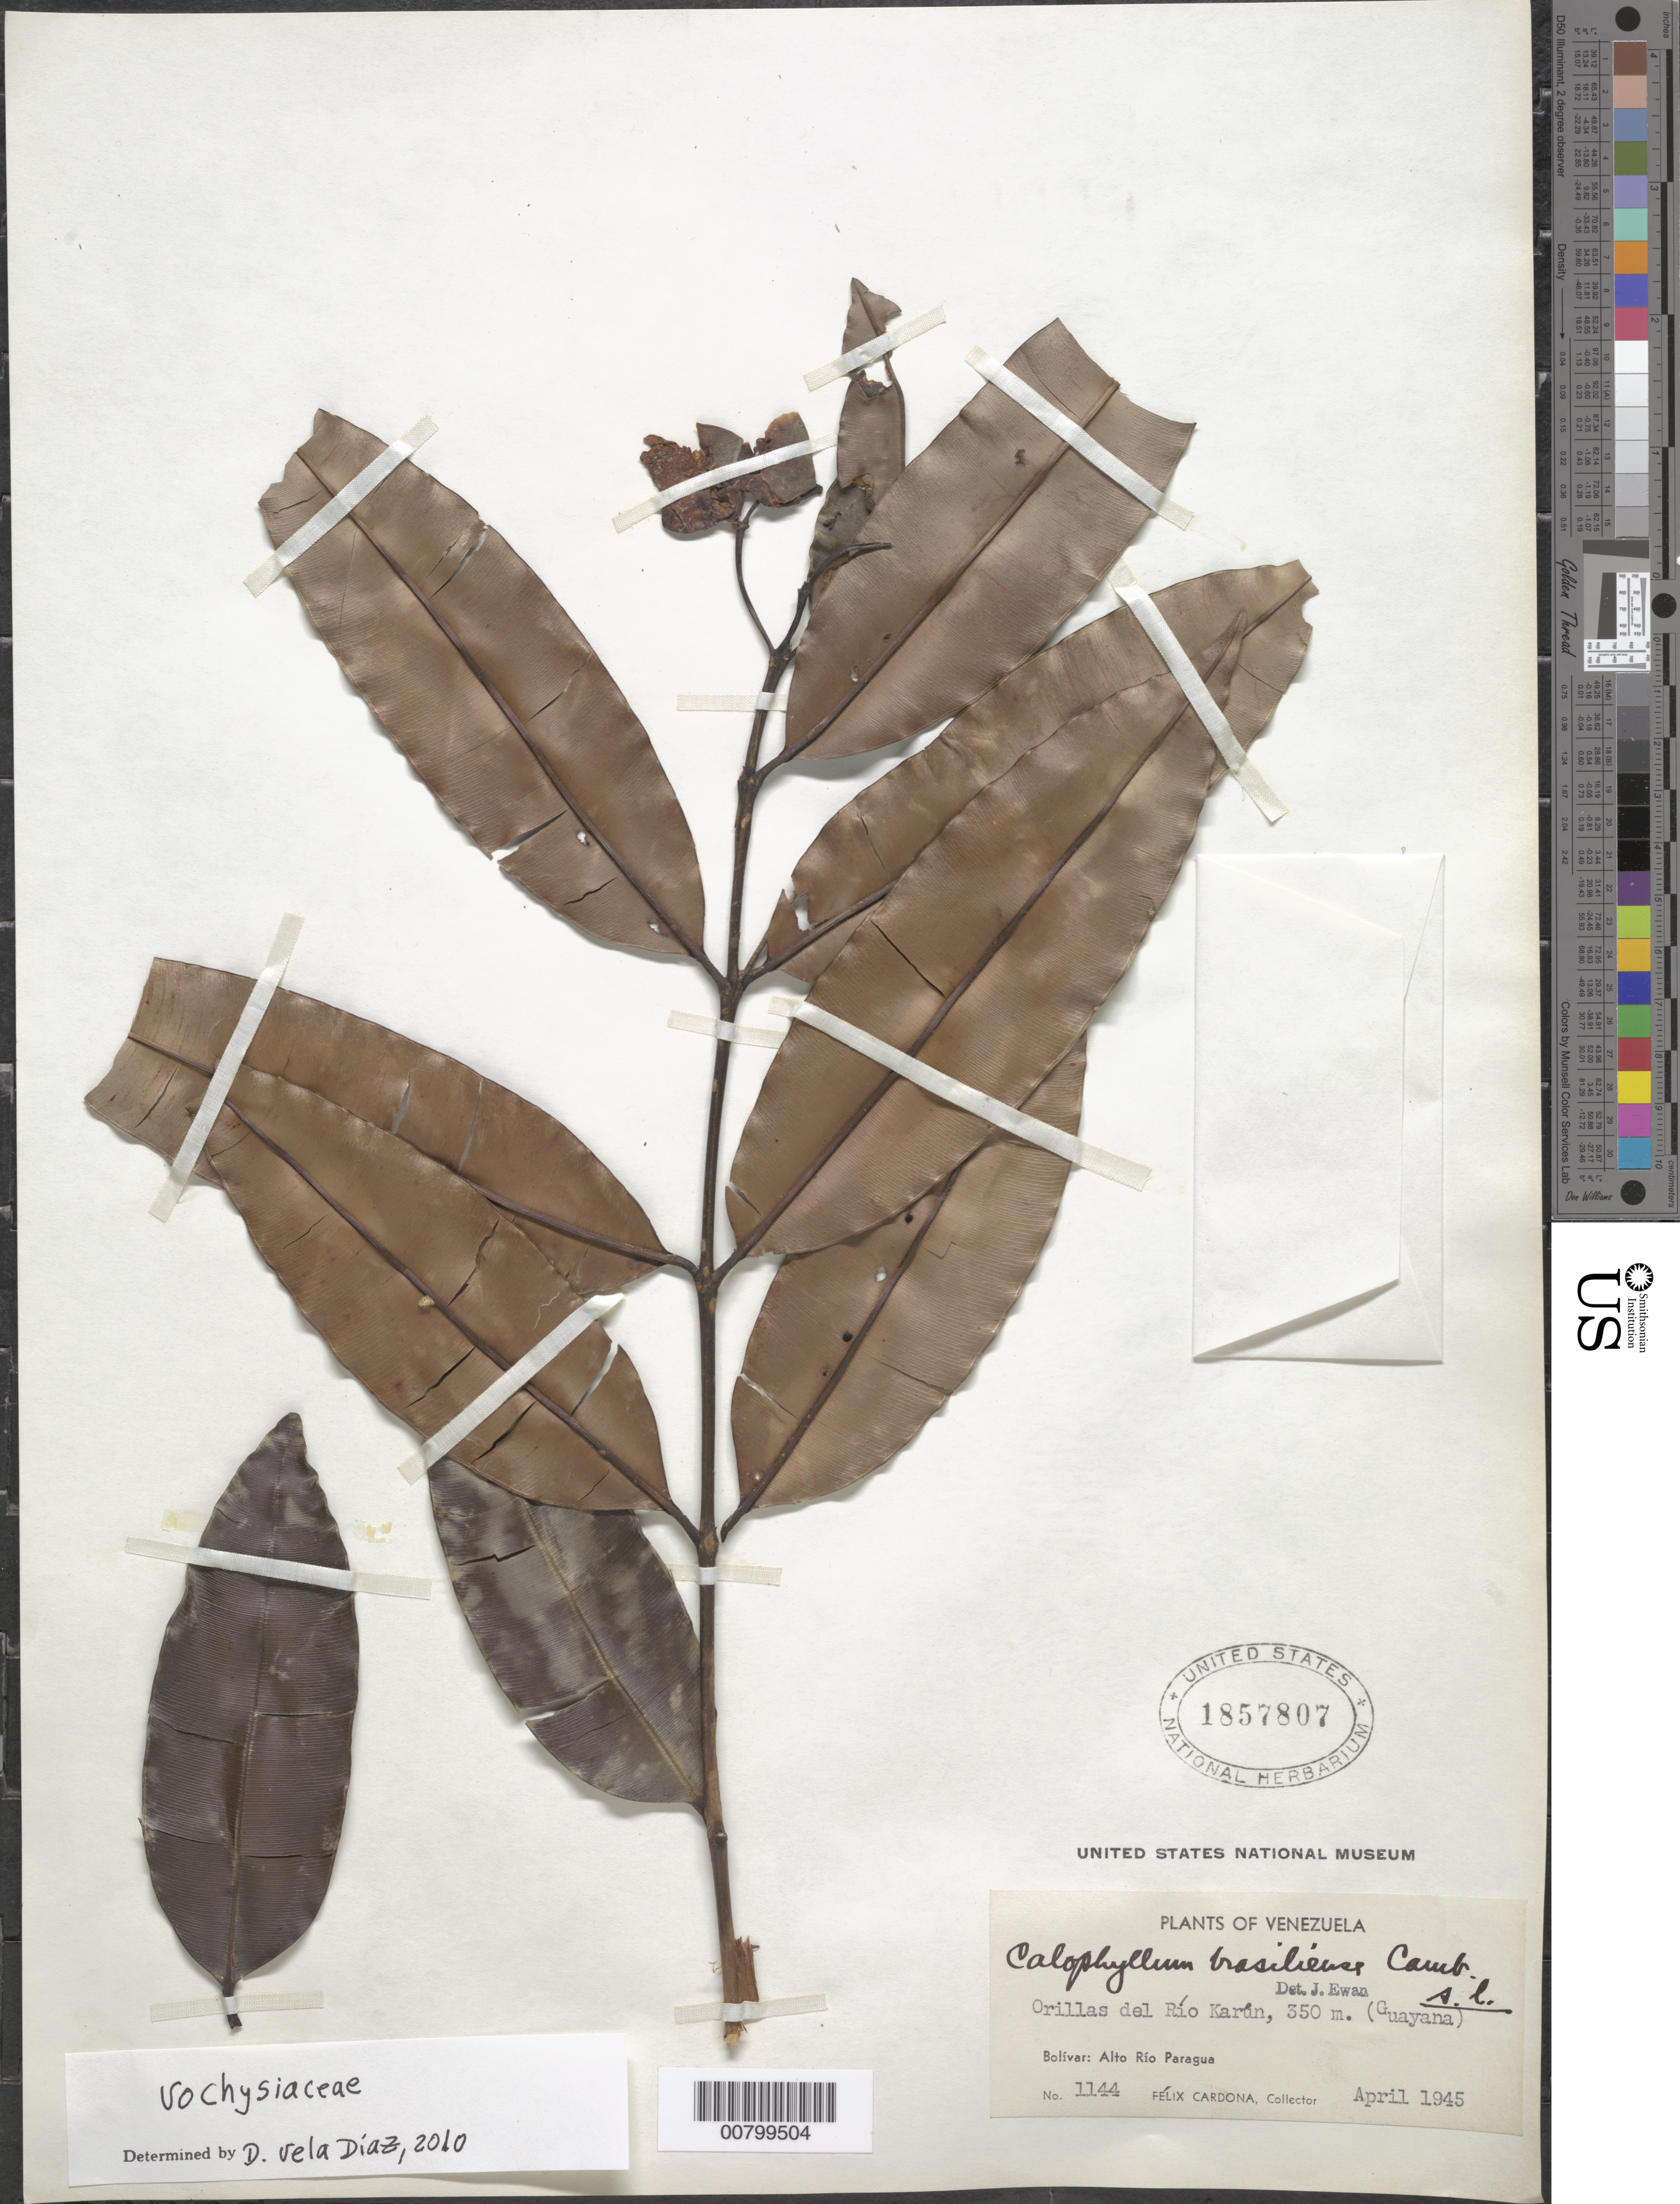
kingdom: Plantae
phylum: Tracheophyta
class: Magnoliopsida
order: Myrtales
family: Vochysiaceae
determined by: Vela Díaz, D.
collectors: F. Cardona Puig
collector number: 1144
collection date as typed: Apr-45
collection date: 1945-04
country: Venezuela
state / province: Bolívar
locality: Alto Río Paragua, Río Karún (Guayana)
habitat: Orillas del rio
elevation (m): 350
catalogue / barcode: US 1857807